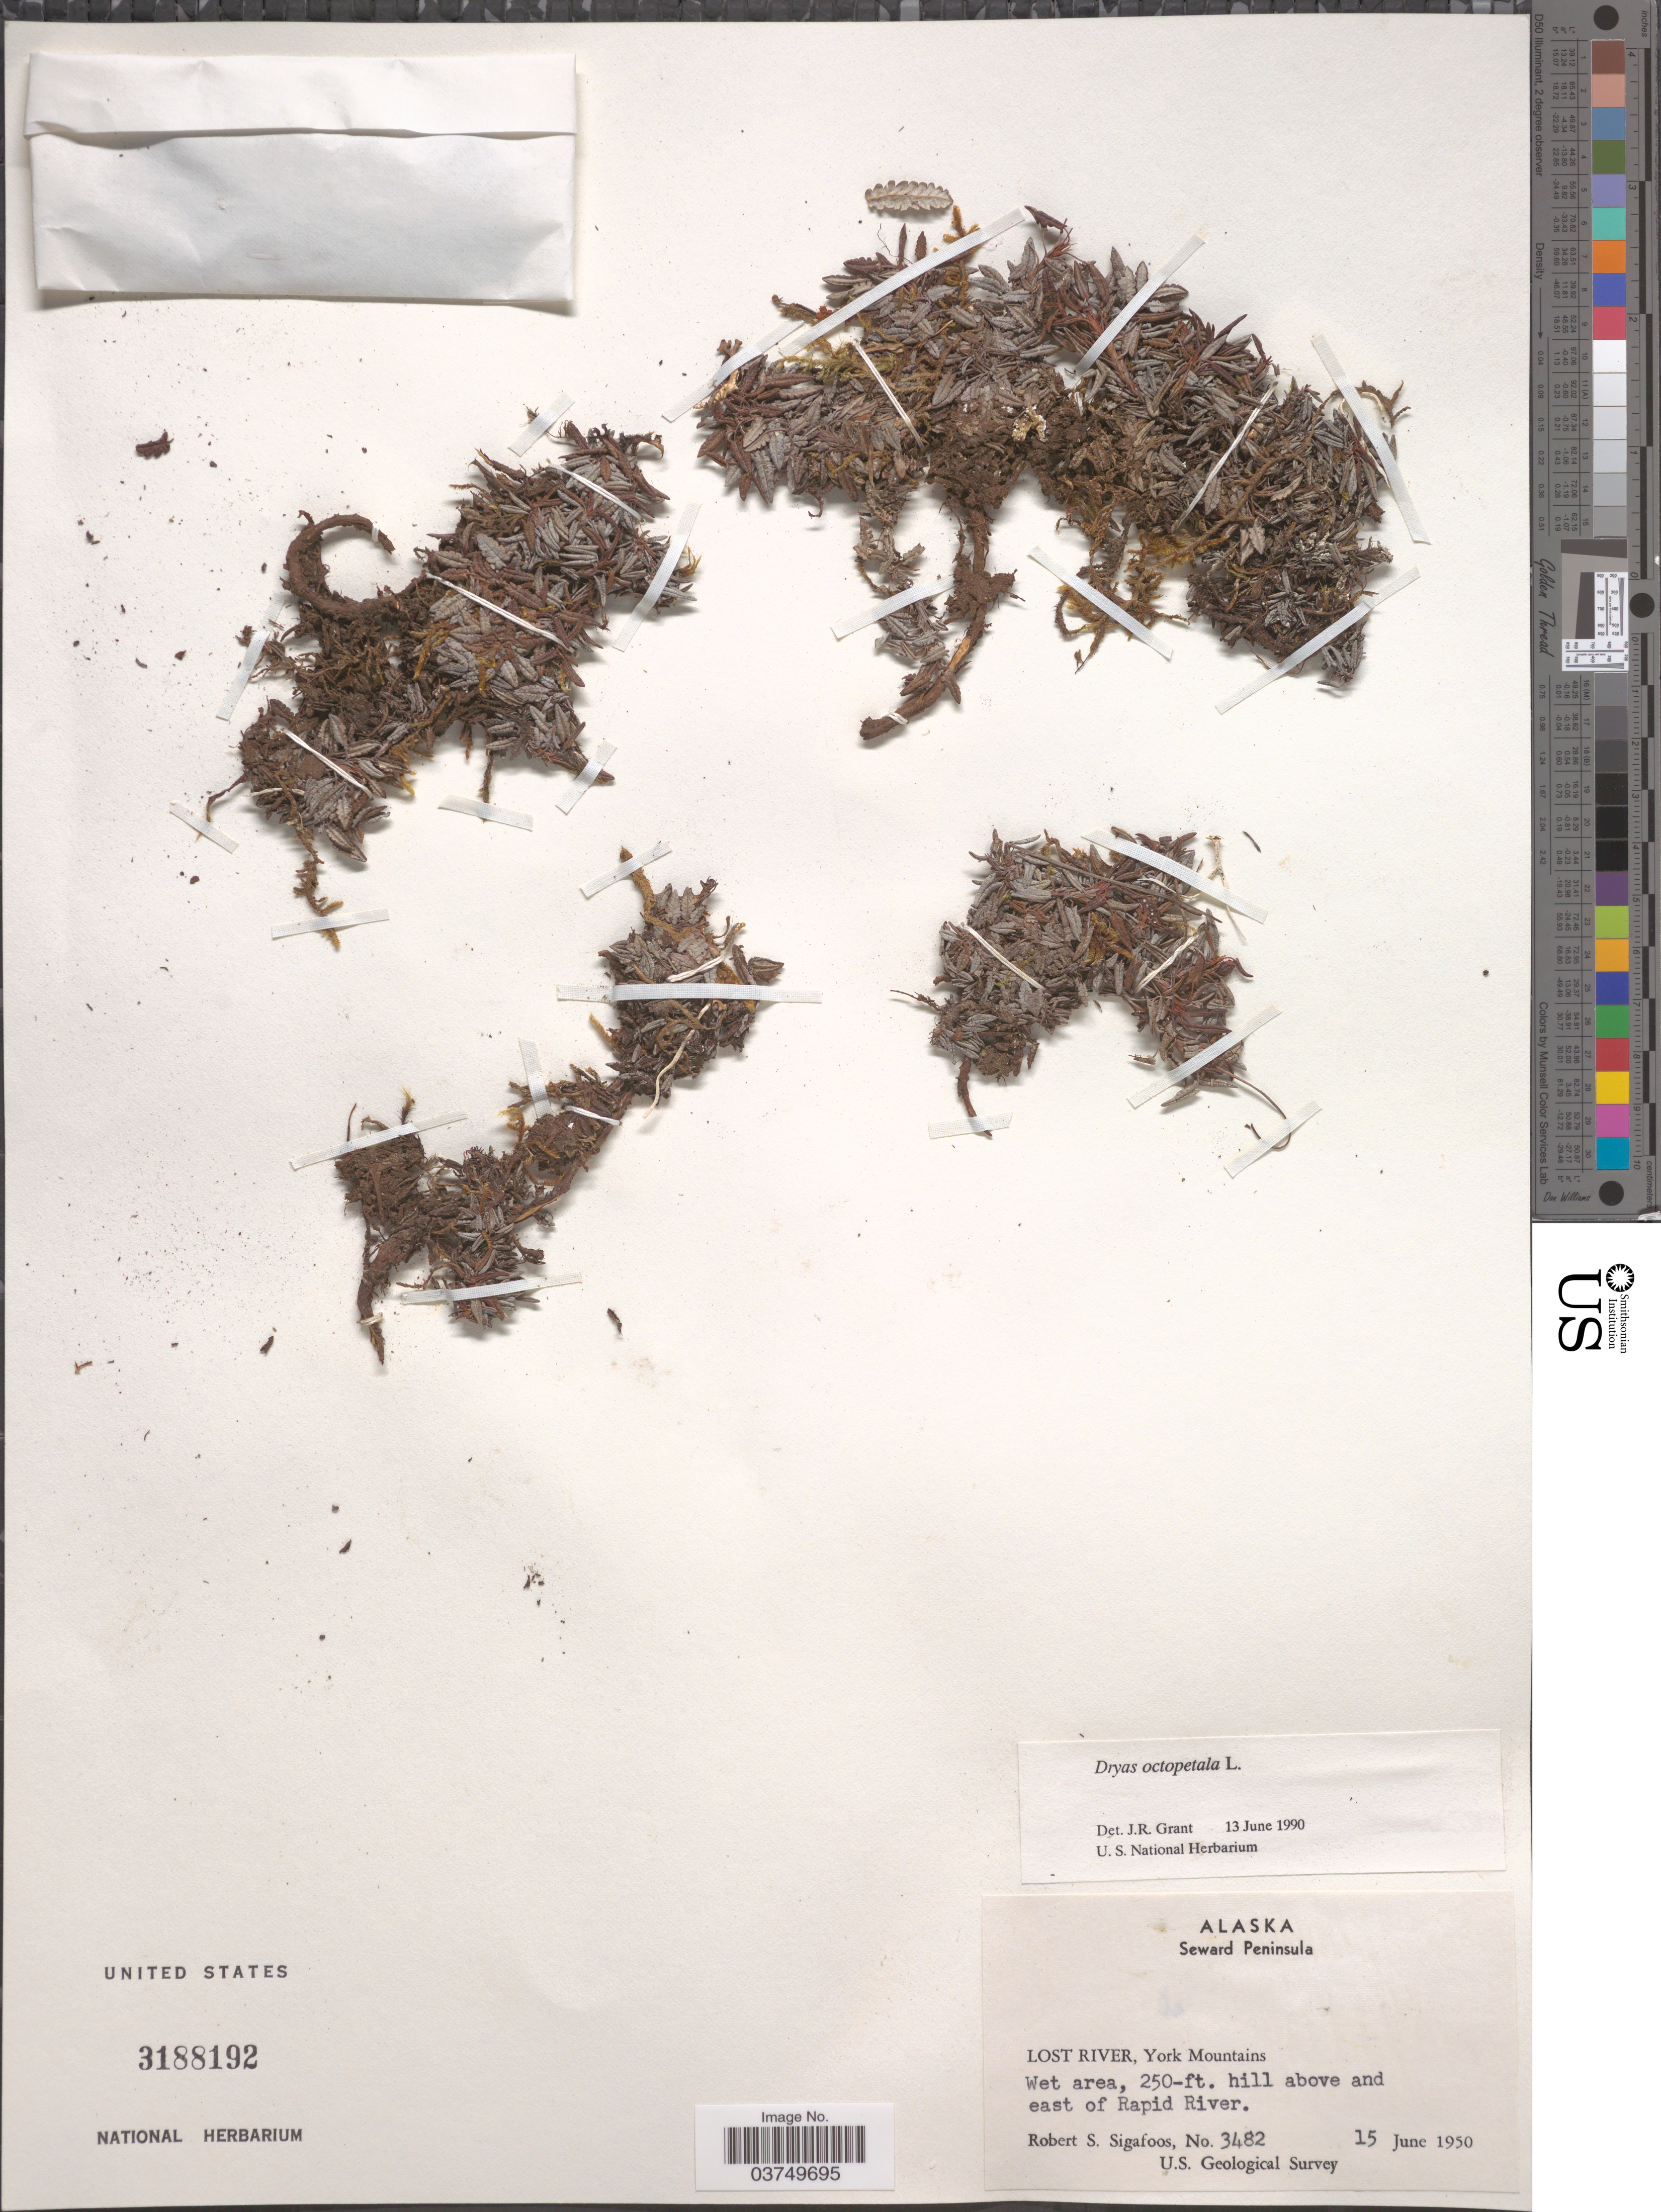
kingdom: Plantae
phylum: Tracheophyta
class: Magnoliopsida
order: Rosales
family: Rosaceae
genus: Dryas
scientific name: Dryas octopetala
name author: L.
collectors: R. Sigafoos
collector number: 3482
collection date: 1950-06-15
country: United States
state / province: Alaska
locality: Seward Peninsula. Lost River, York Mountains. Hill above and east of Rapid River.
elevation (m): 76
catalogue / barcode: US 3188192